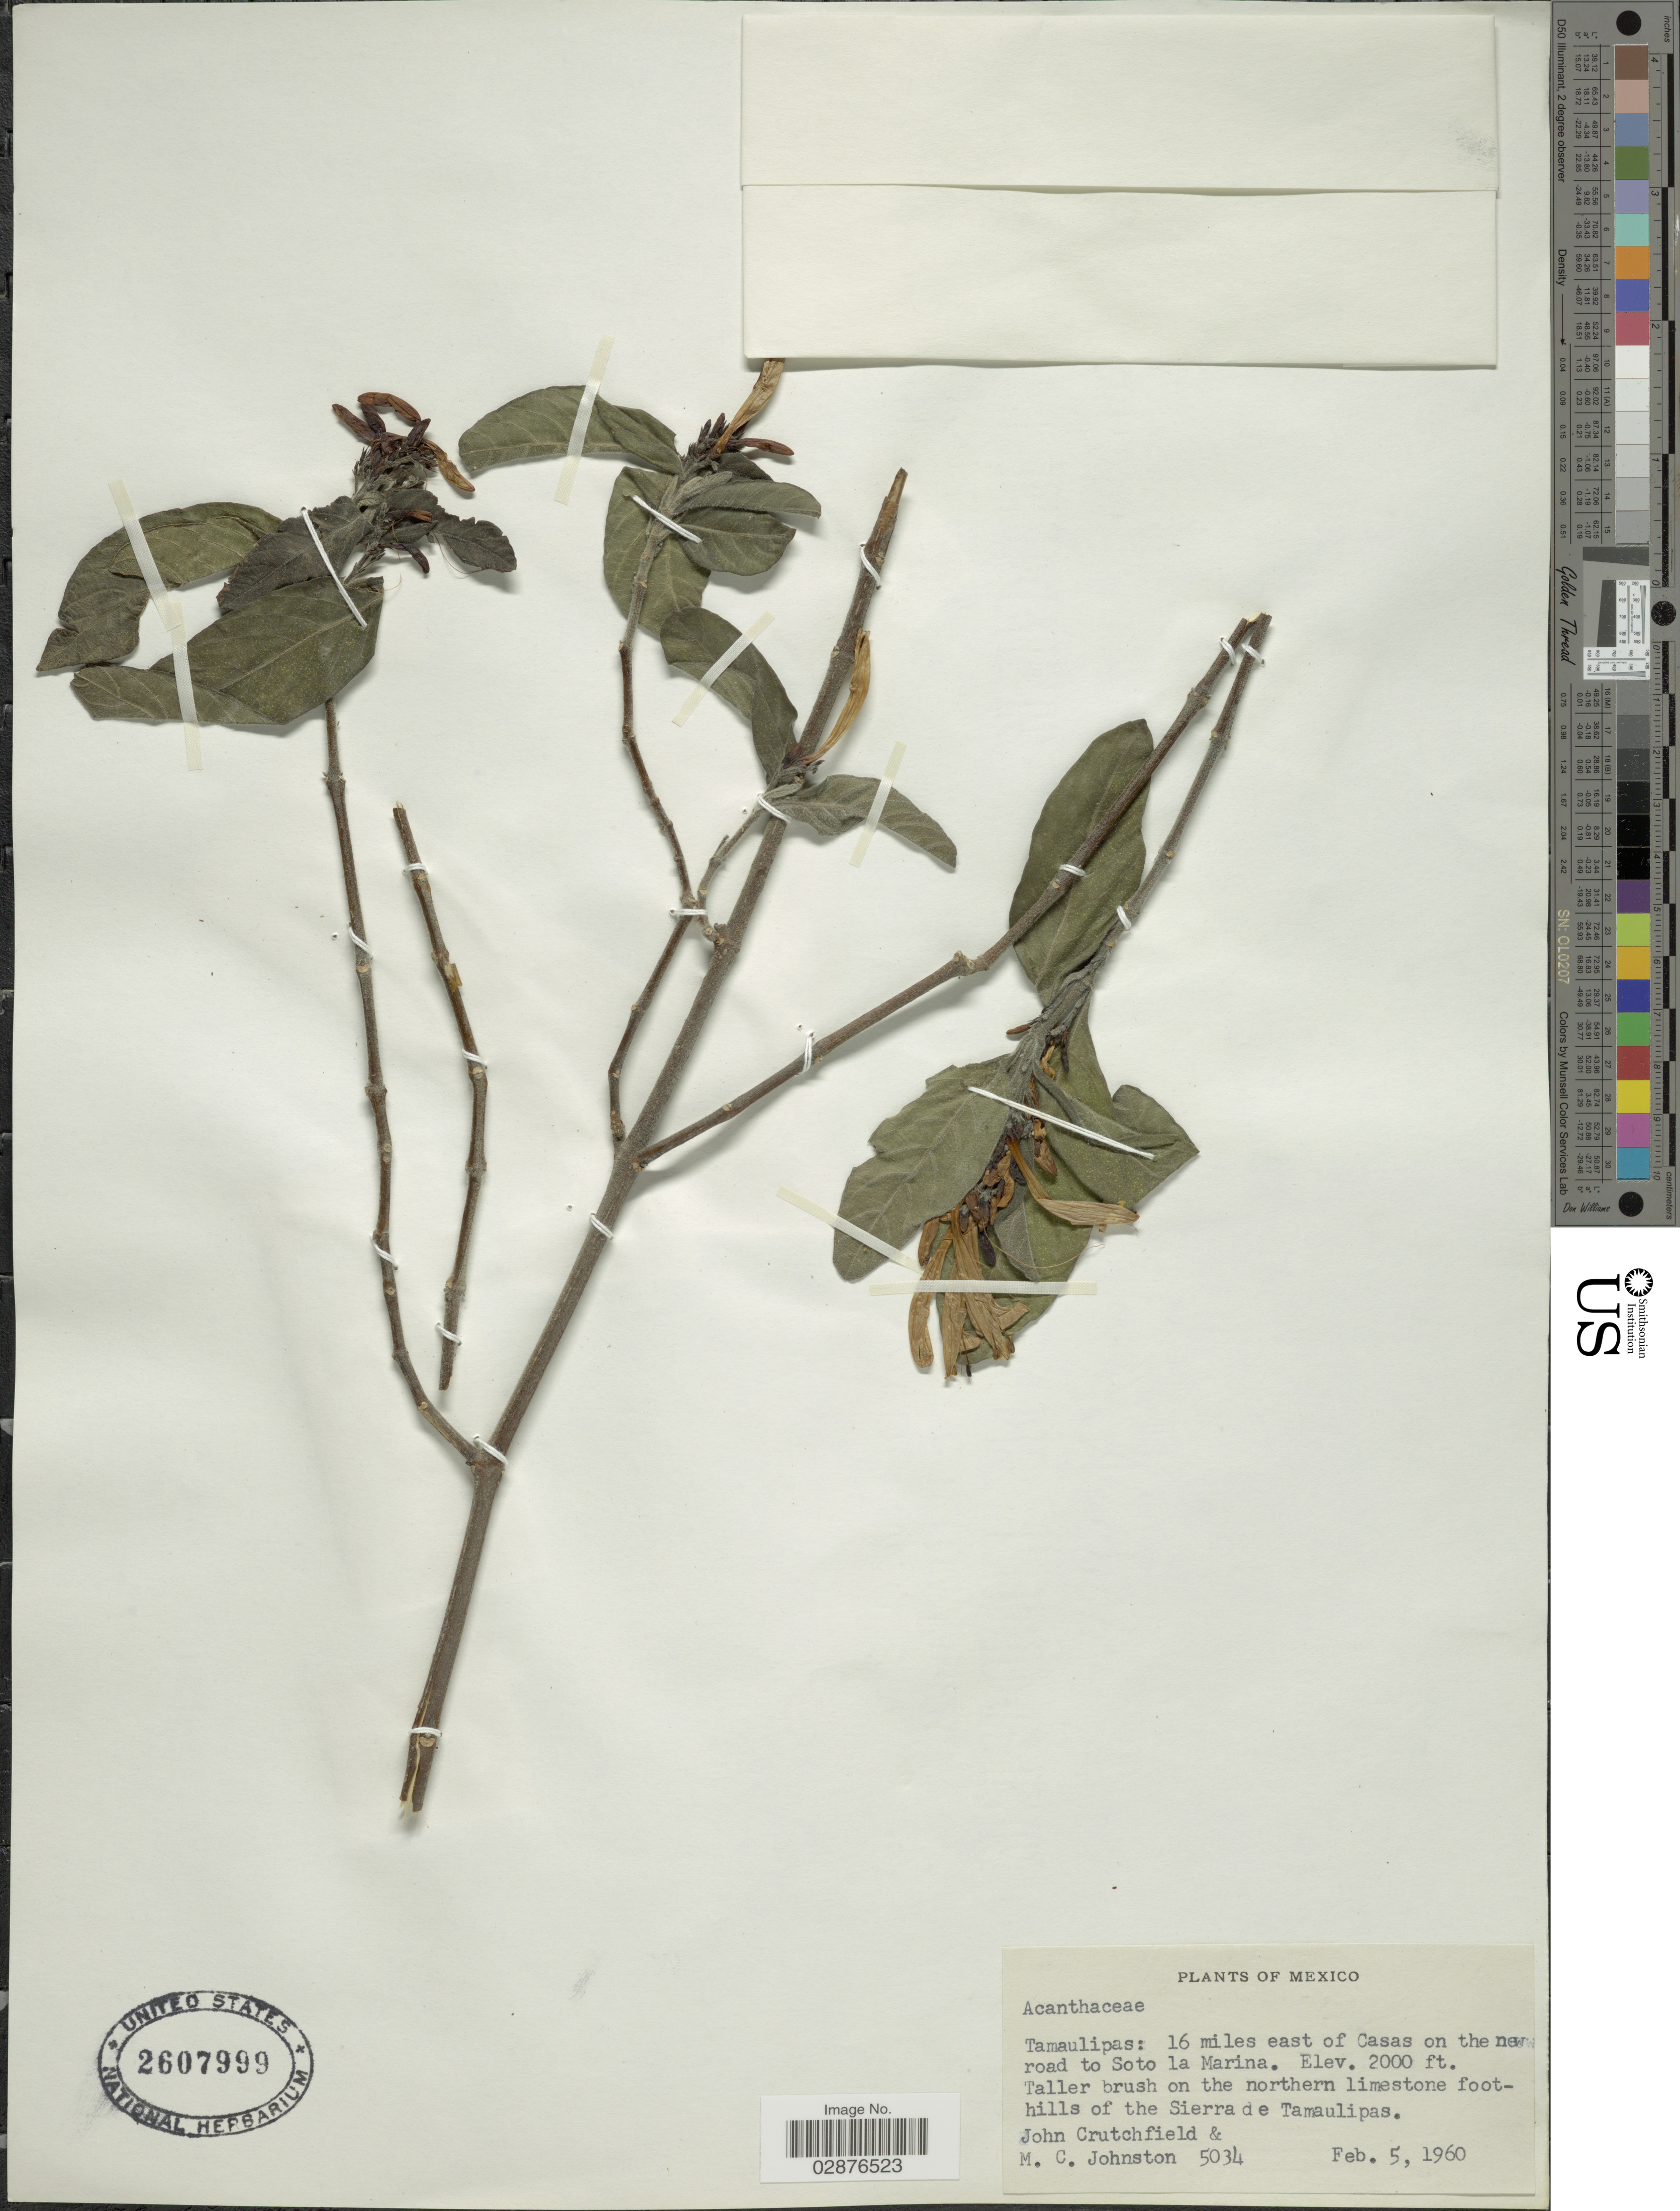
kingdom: Plantae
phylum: Tracheophyta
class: Magnoliopsida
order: Lamiales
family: Acanthaceae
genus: Justicia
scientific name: Justicia leonardii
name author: Wassh.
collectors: J. Crutchfield & M. Johnston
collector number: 5034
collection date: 1960-02-05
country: Mexico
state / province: Tamaulipas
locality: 16 miles east of Casas on the new road to Soto la Marina. On the northern limestone foothills of the Sierra de Tamaulipas.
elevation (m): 610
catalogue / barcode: US 2607999